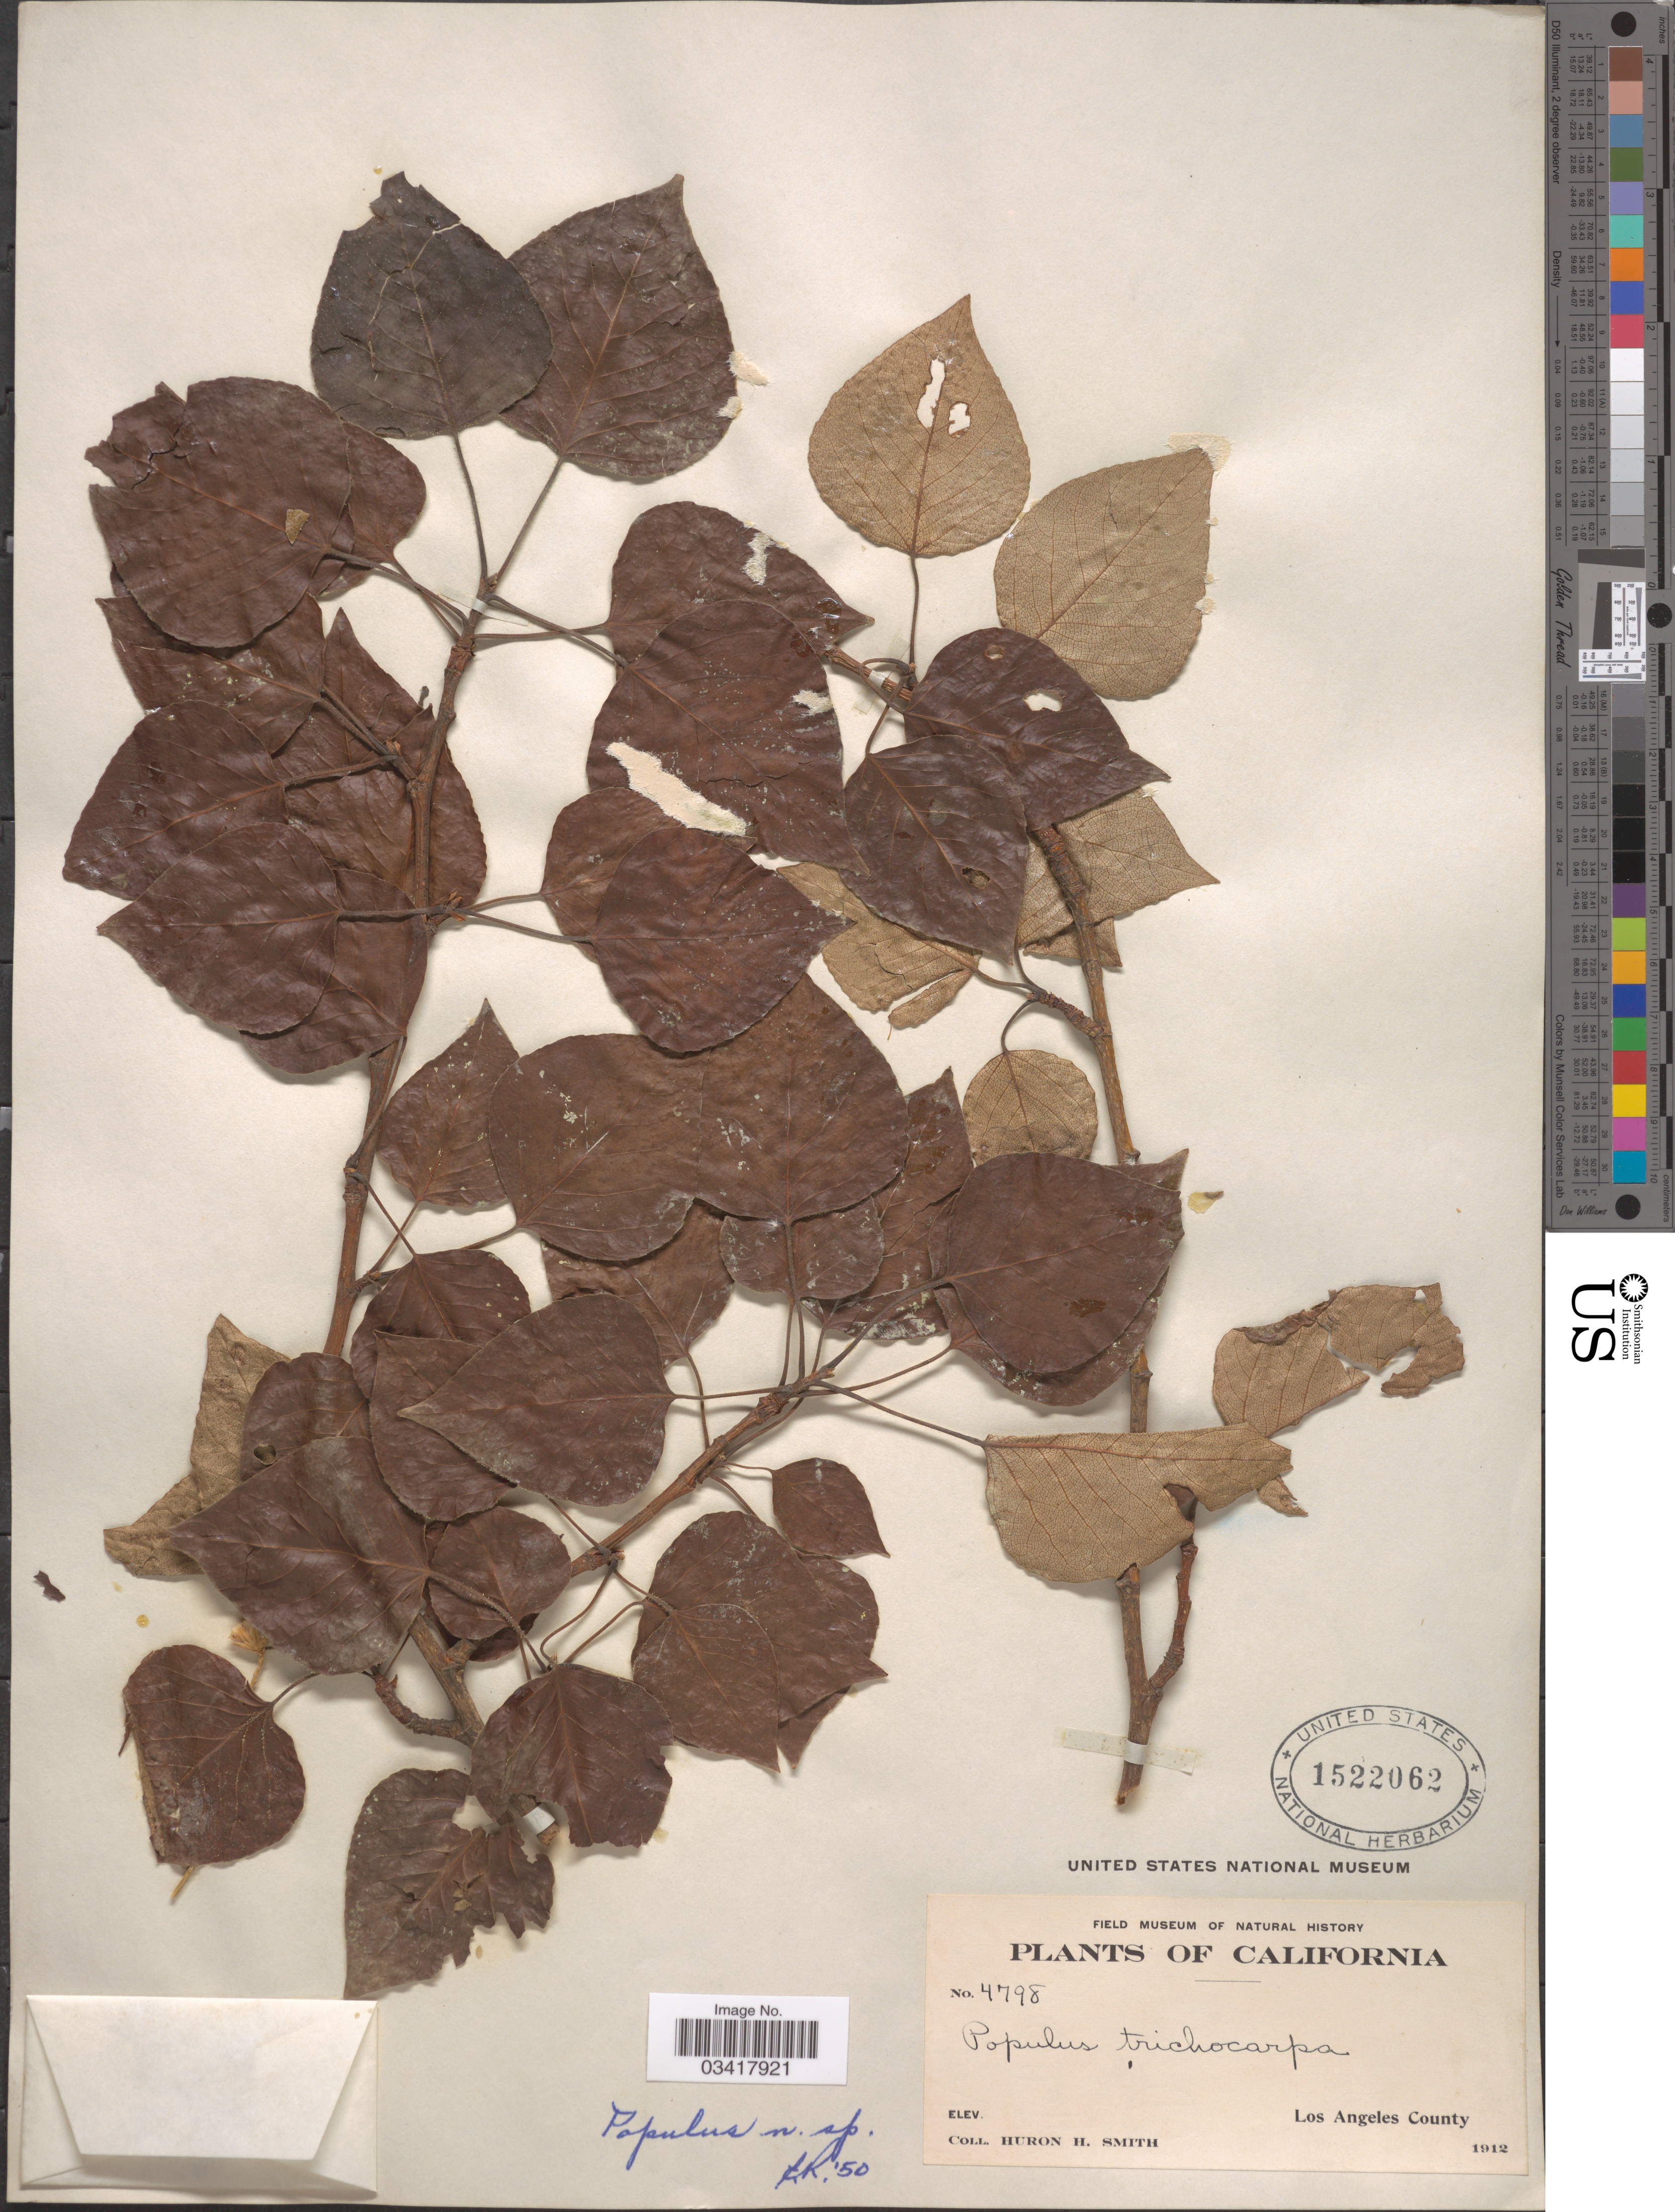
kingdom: Plantae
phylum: Tracheophyta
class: Magnoliopsida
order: Malpighiales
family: Salicaceae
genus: Populus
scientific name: Populus trichocarpa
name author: Torr. & A. Gray ex W. Hook.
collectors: Huron H. Smith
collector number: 4798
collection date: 1912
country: United States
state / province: California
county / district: Los Angeles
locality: Los Angeles County.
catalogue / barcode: US 1522062